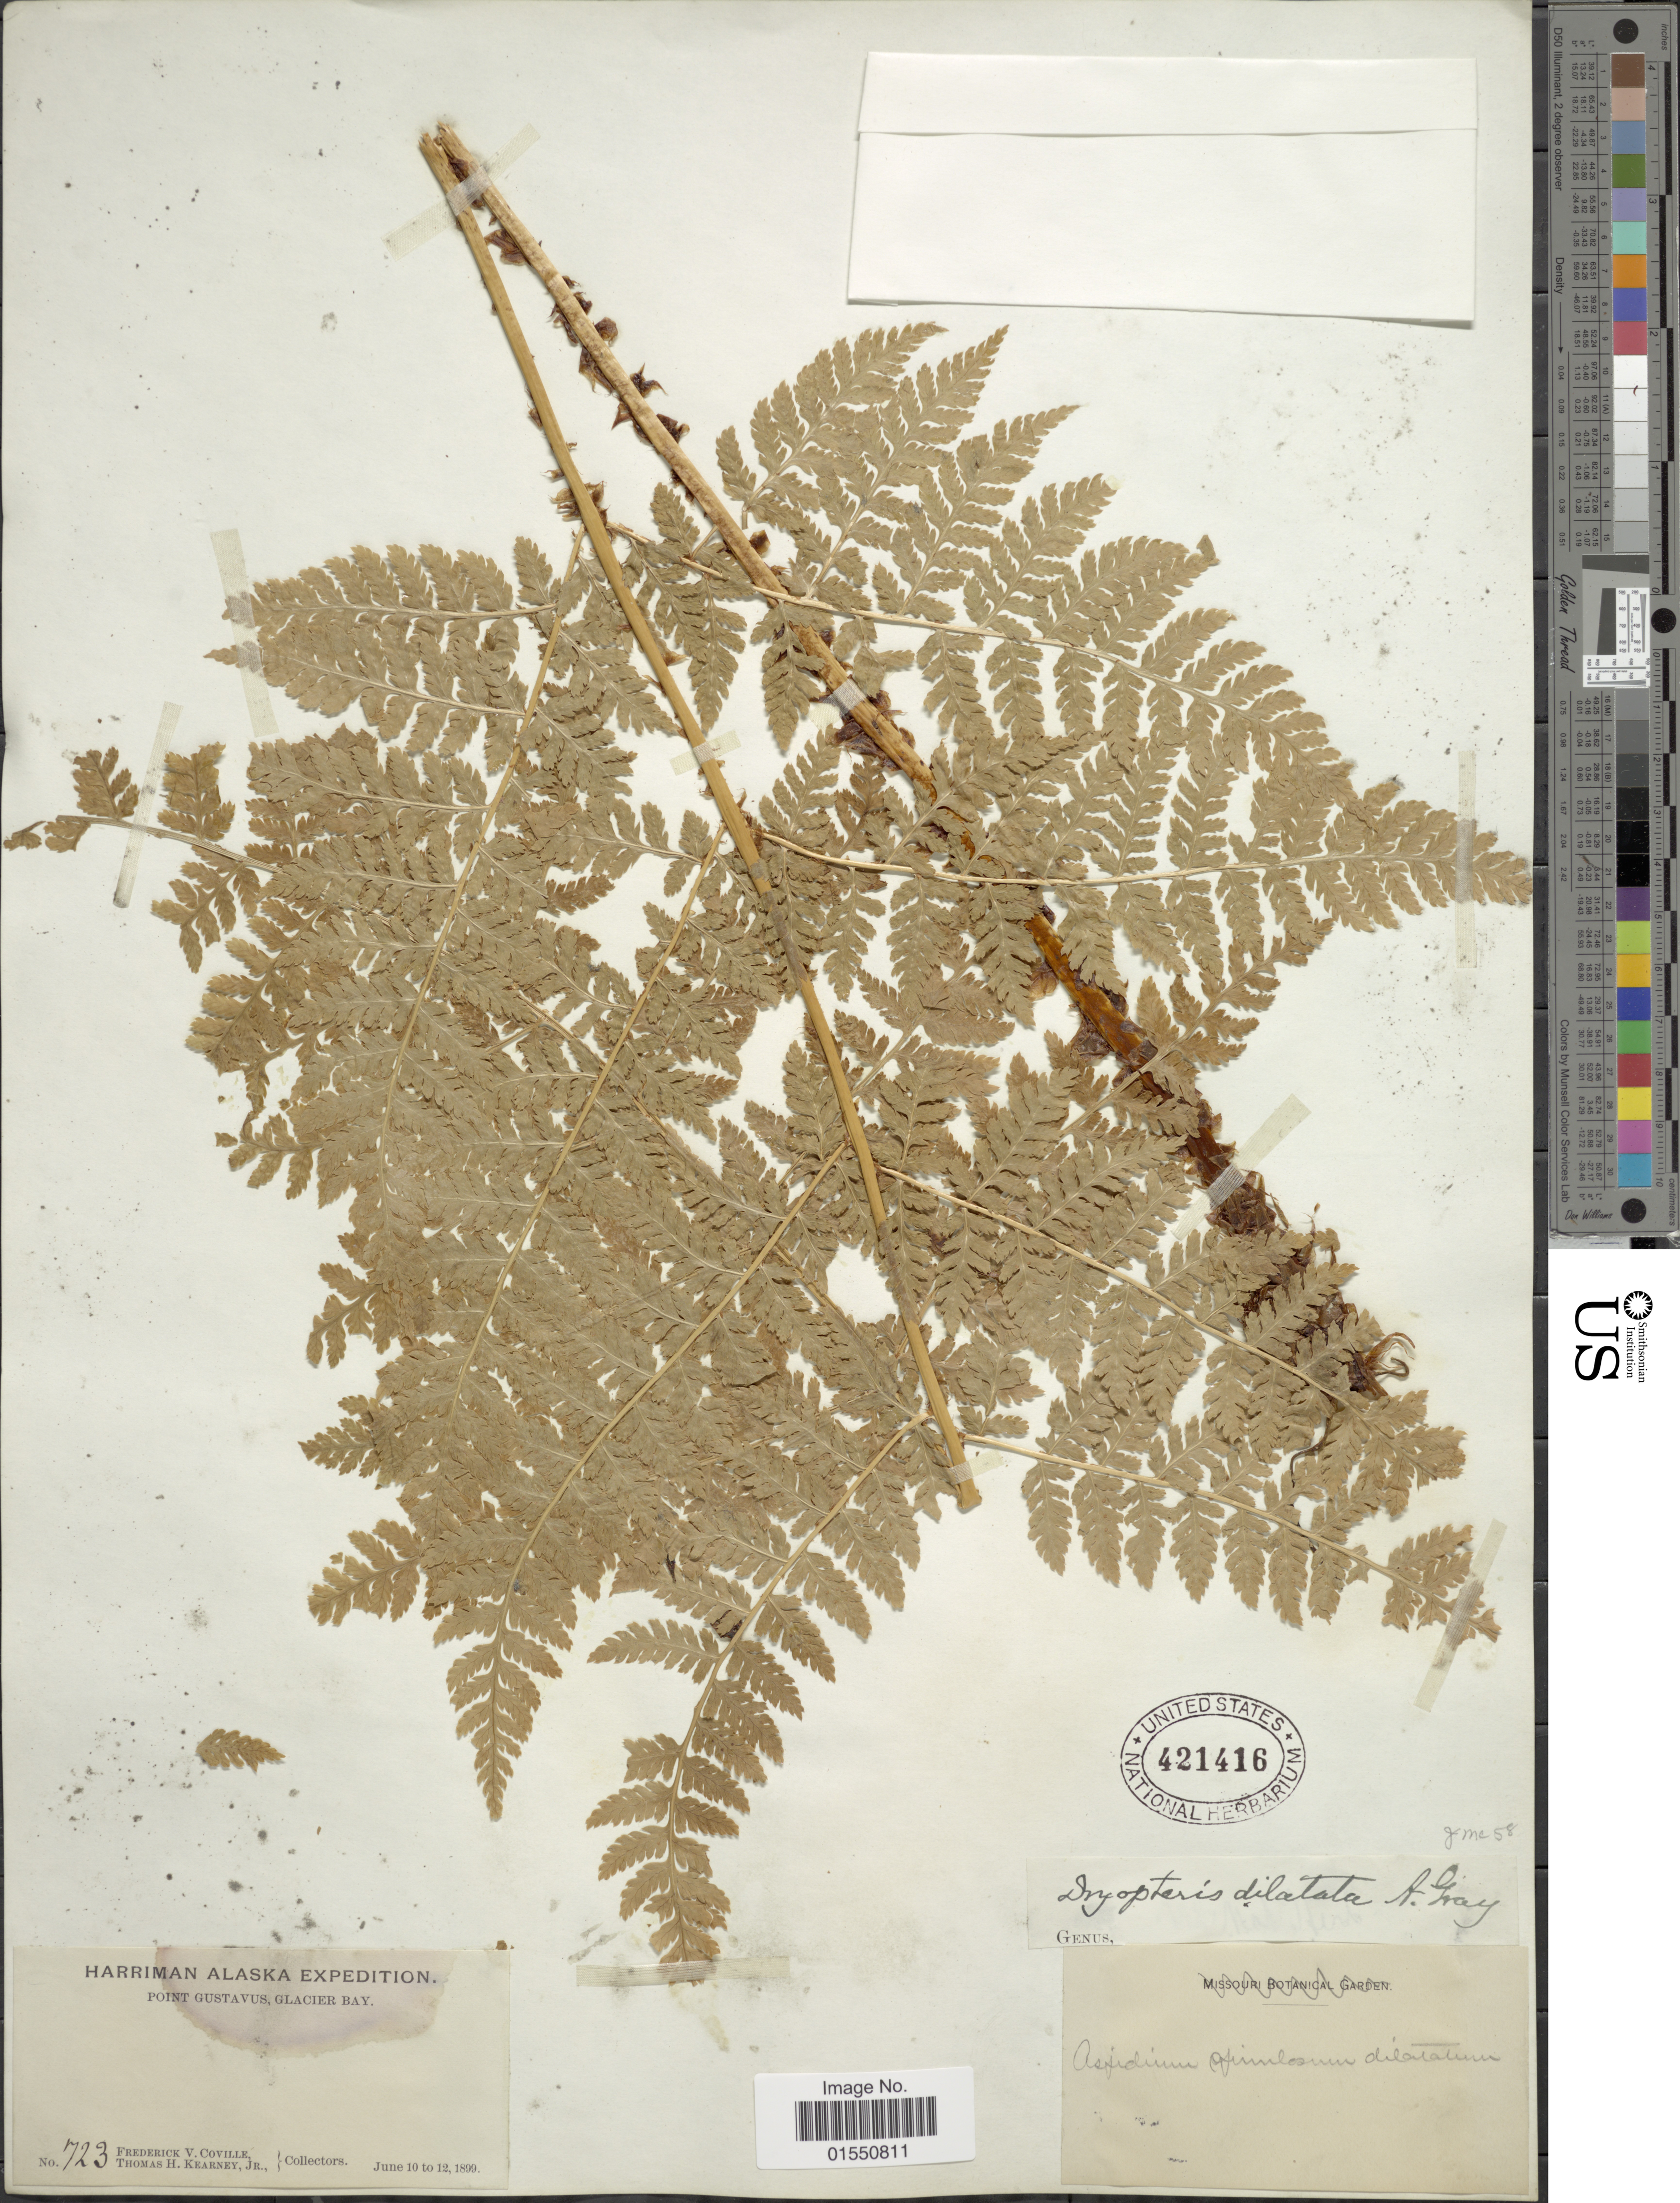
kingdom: Plantae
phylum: Tracheophyta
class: Polypodiopsida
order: Polypodiales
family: Dryopteridaceae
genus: Dryopteris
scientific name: Dryopteris expansa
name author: (C. Presl) Fraser-Jenk. & Jermy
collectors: F. V. Coville & T. H. Kearney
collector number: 723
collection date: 1899-06-10/1899-06-12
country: United States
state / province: Alaska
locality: Point Gustavus, Glacier Bay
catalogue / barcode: US 421416